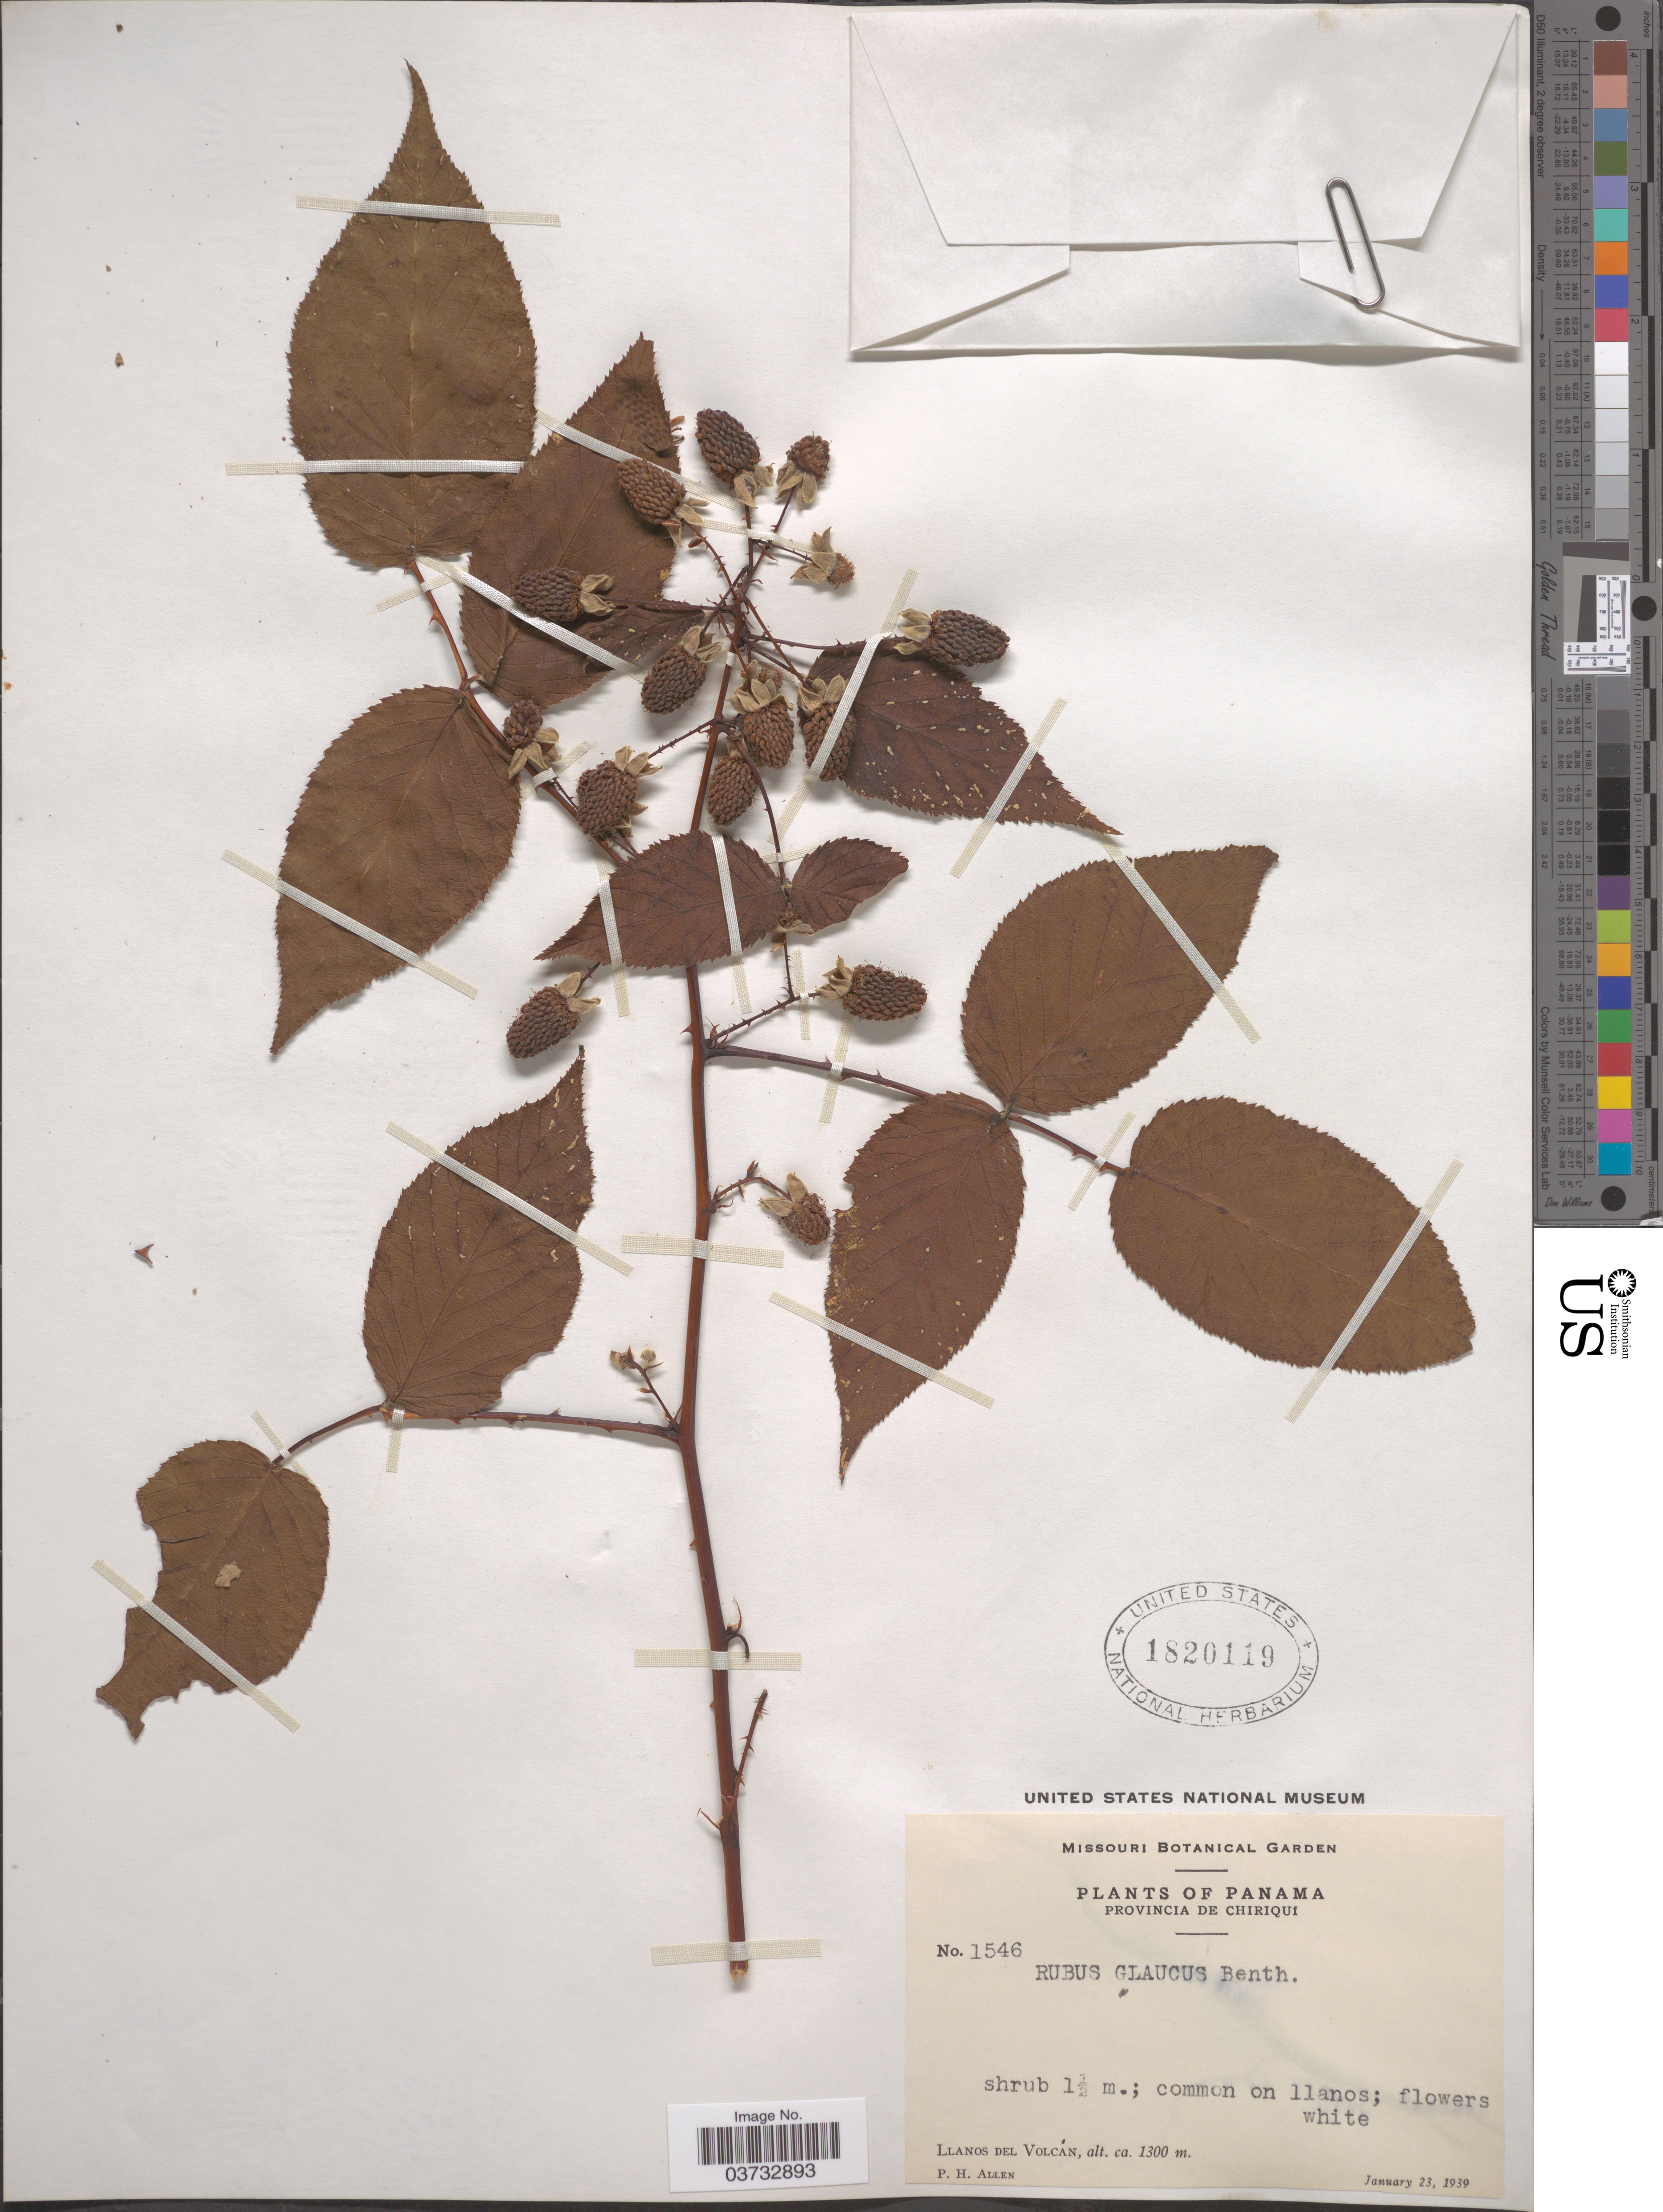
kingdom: Plantae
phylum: Tracheophyta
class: Magnoliopsida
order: Rosales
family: Rosaceae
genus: Rubus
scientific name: Rubus glaucus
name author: Benth.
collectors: P. H. Allen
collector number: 1546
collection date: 1939-01-23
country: Panama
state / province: Chiriqui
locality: Llanos Del Volcán.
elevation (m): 1300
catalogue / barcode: US 1820119